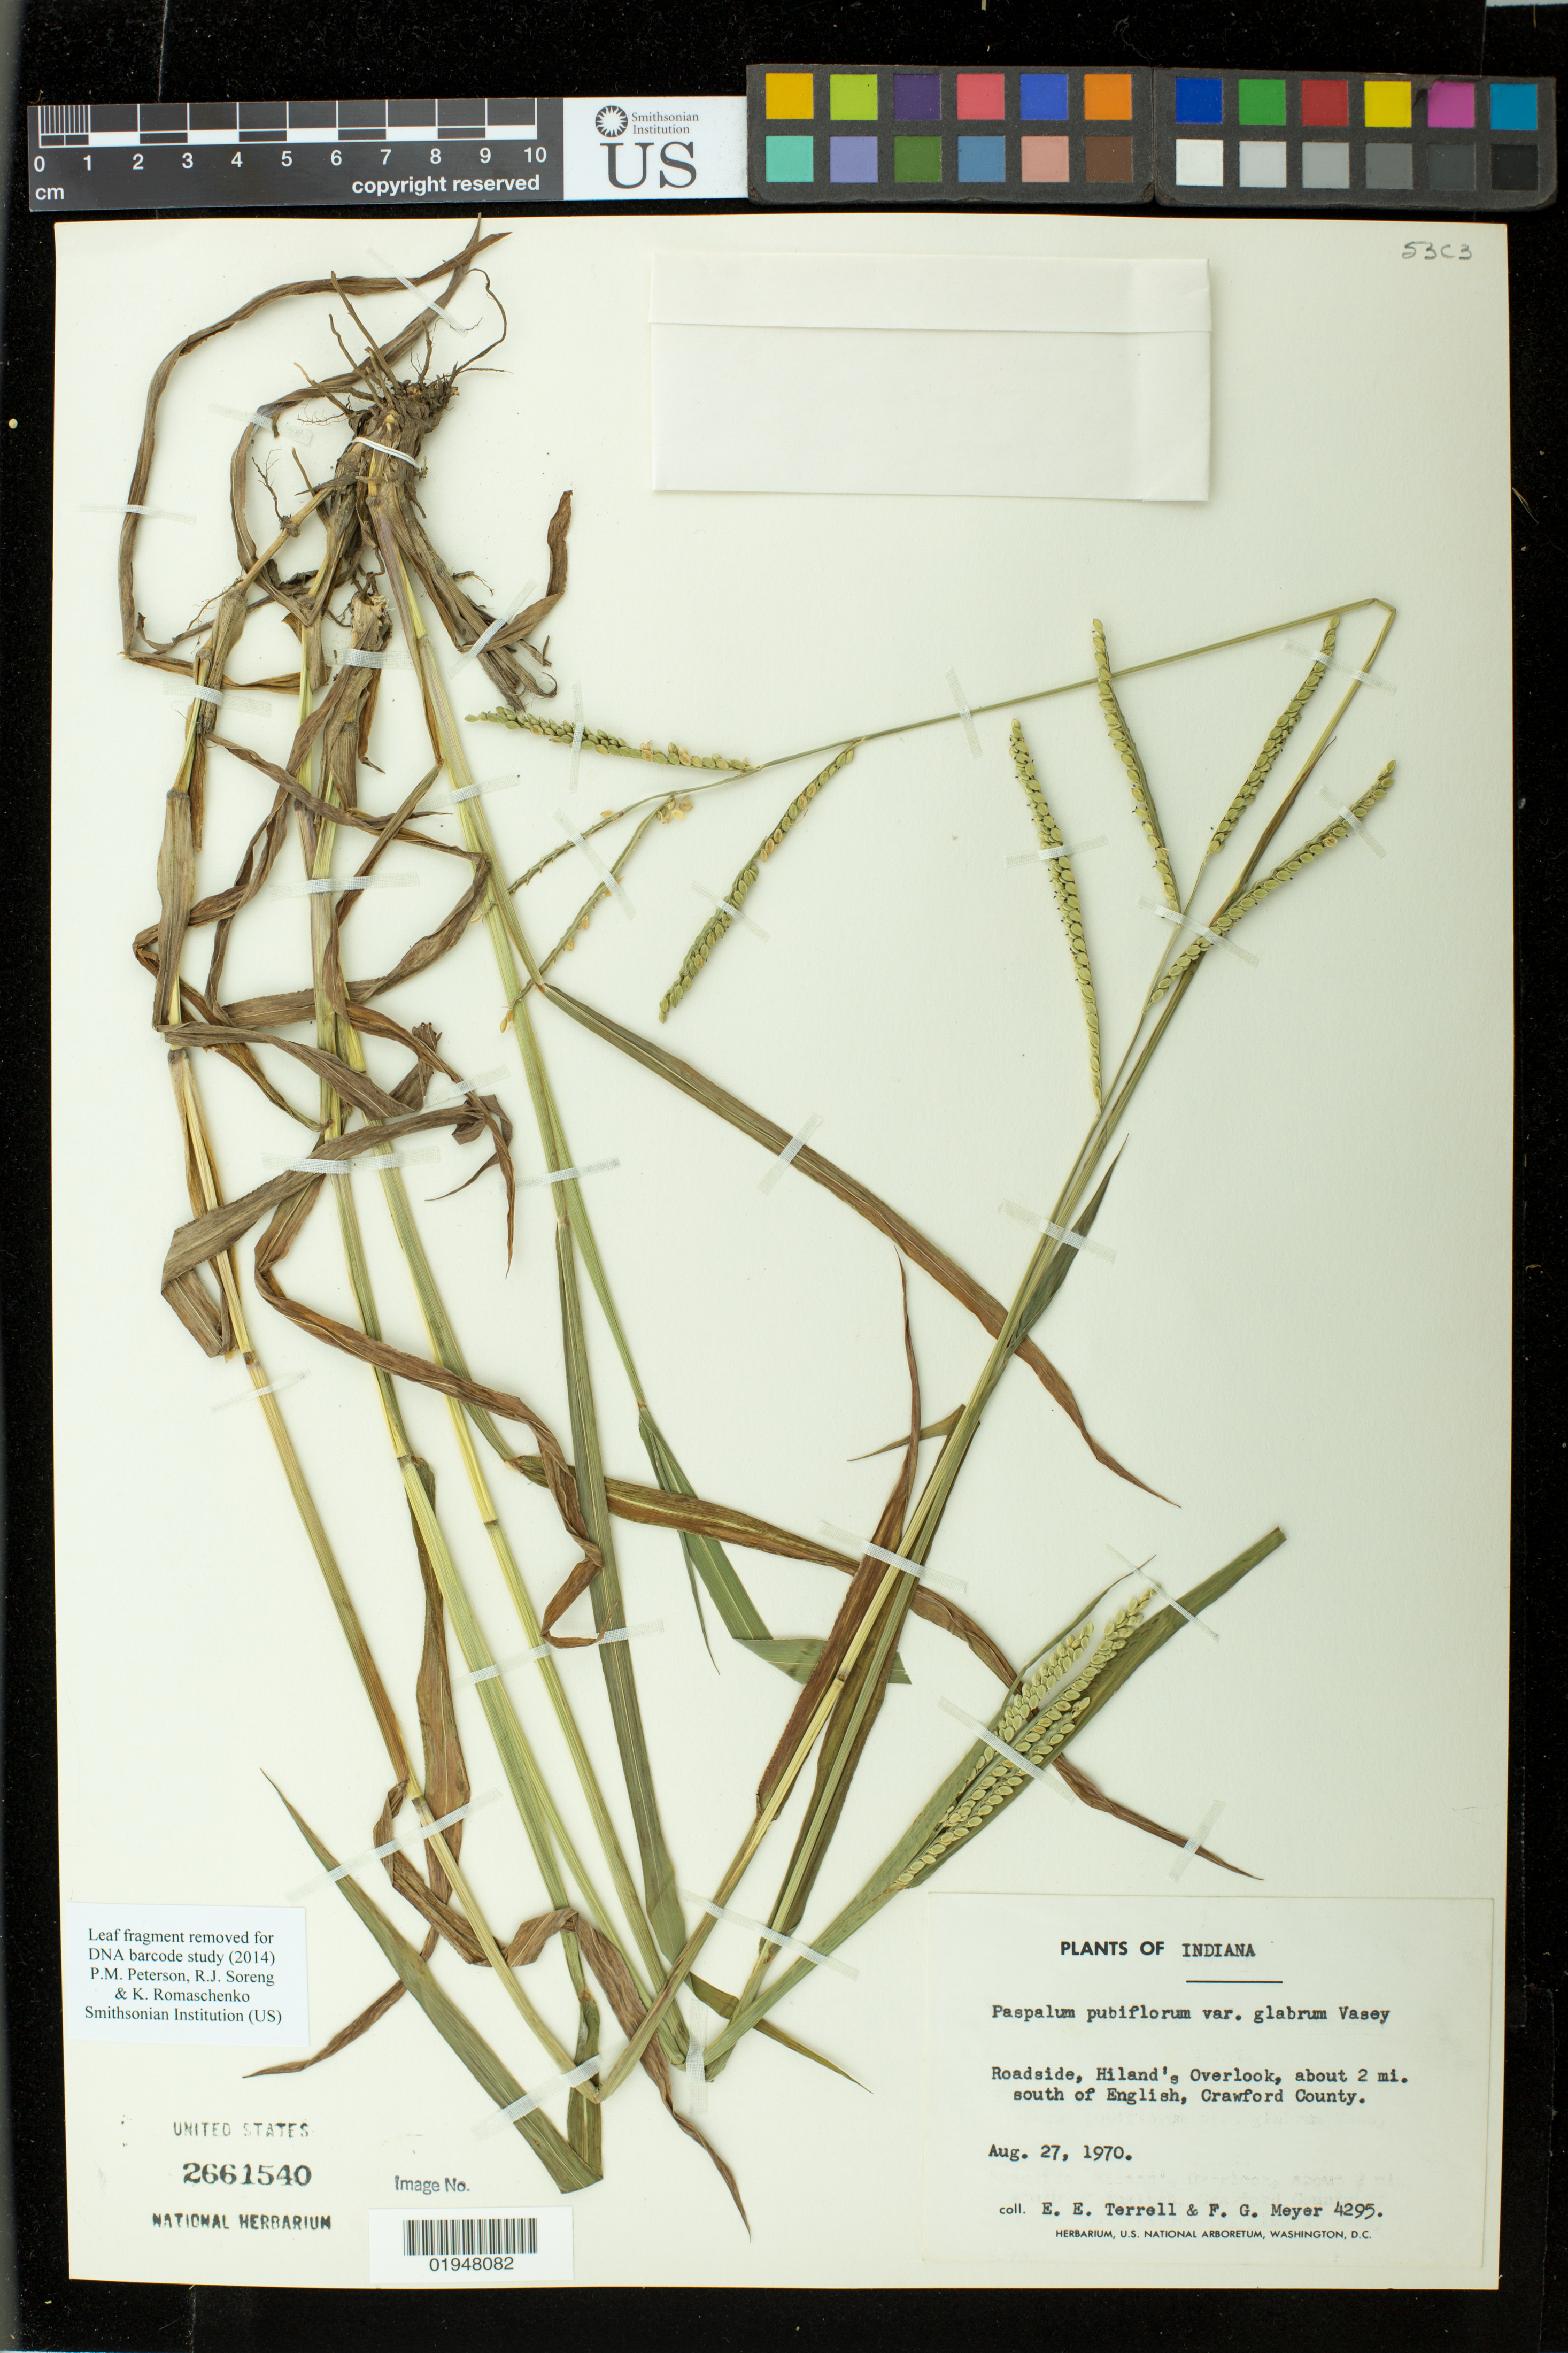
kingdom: Plantae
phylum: Tracheophyta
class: Liliopsida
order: Poales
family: Poaceae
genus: Paspalum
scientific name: Paspalum pubiflorum var. glabrum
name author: Vasey ex Scribn.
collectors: E. E. Terrell & F. G. Meyer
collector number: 4295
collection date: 1970-08-27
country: United States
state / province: Indiana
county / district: Crawford County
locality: Roadside, Hiland's Overlook, about 2 mi. south of English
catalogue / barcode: US 2661540